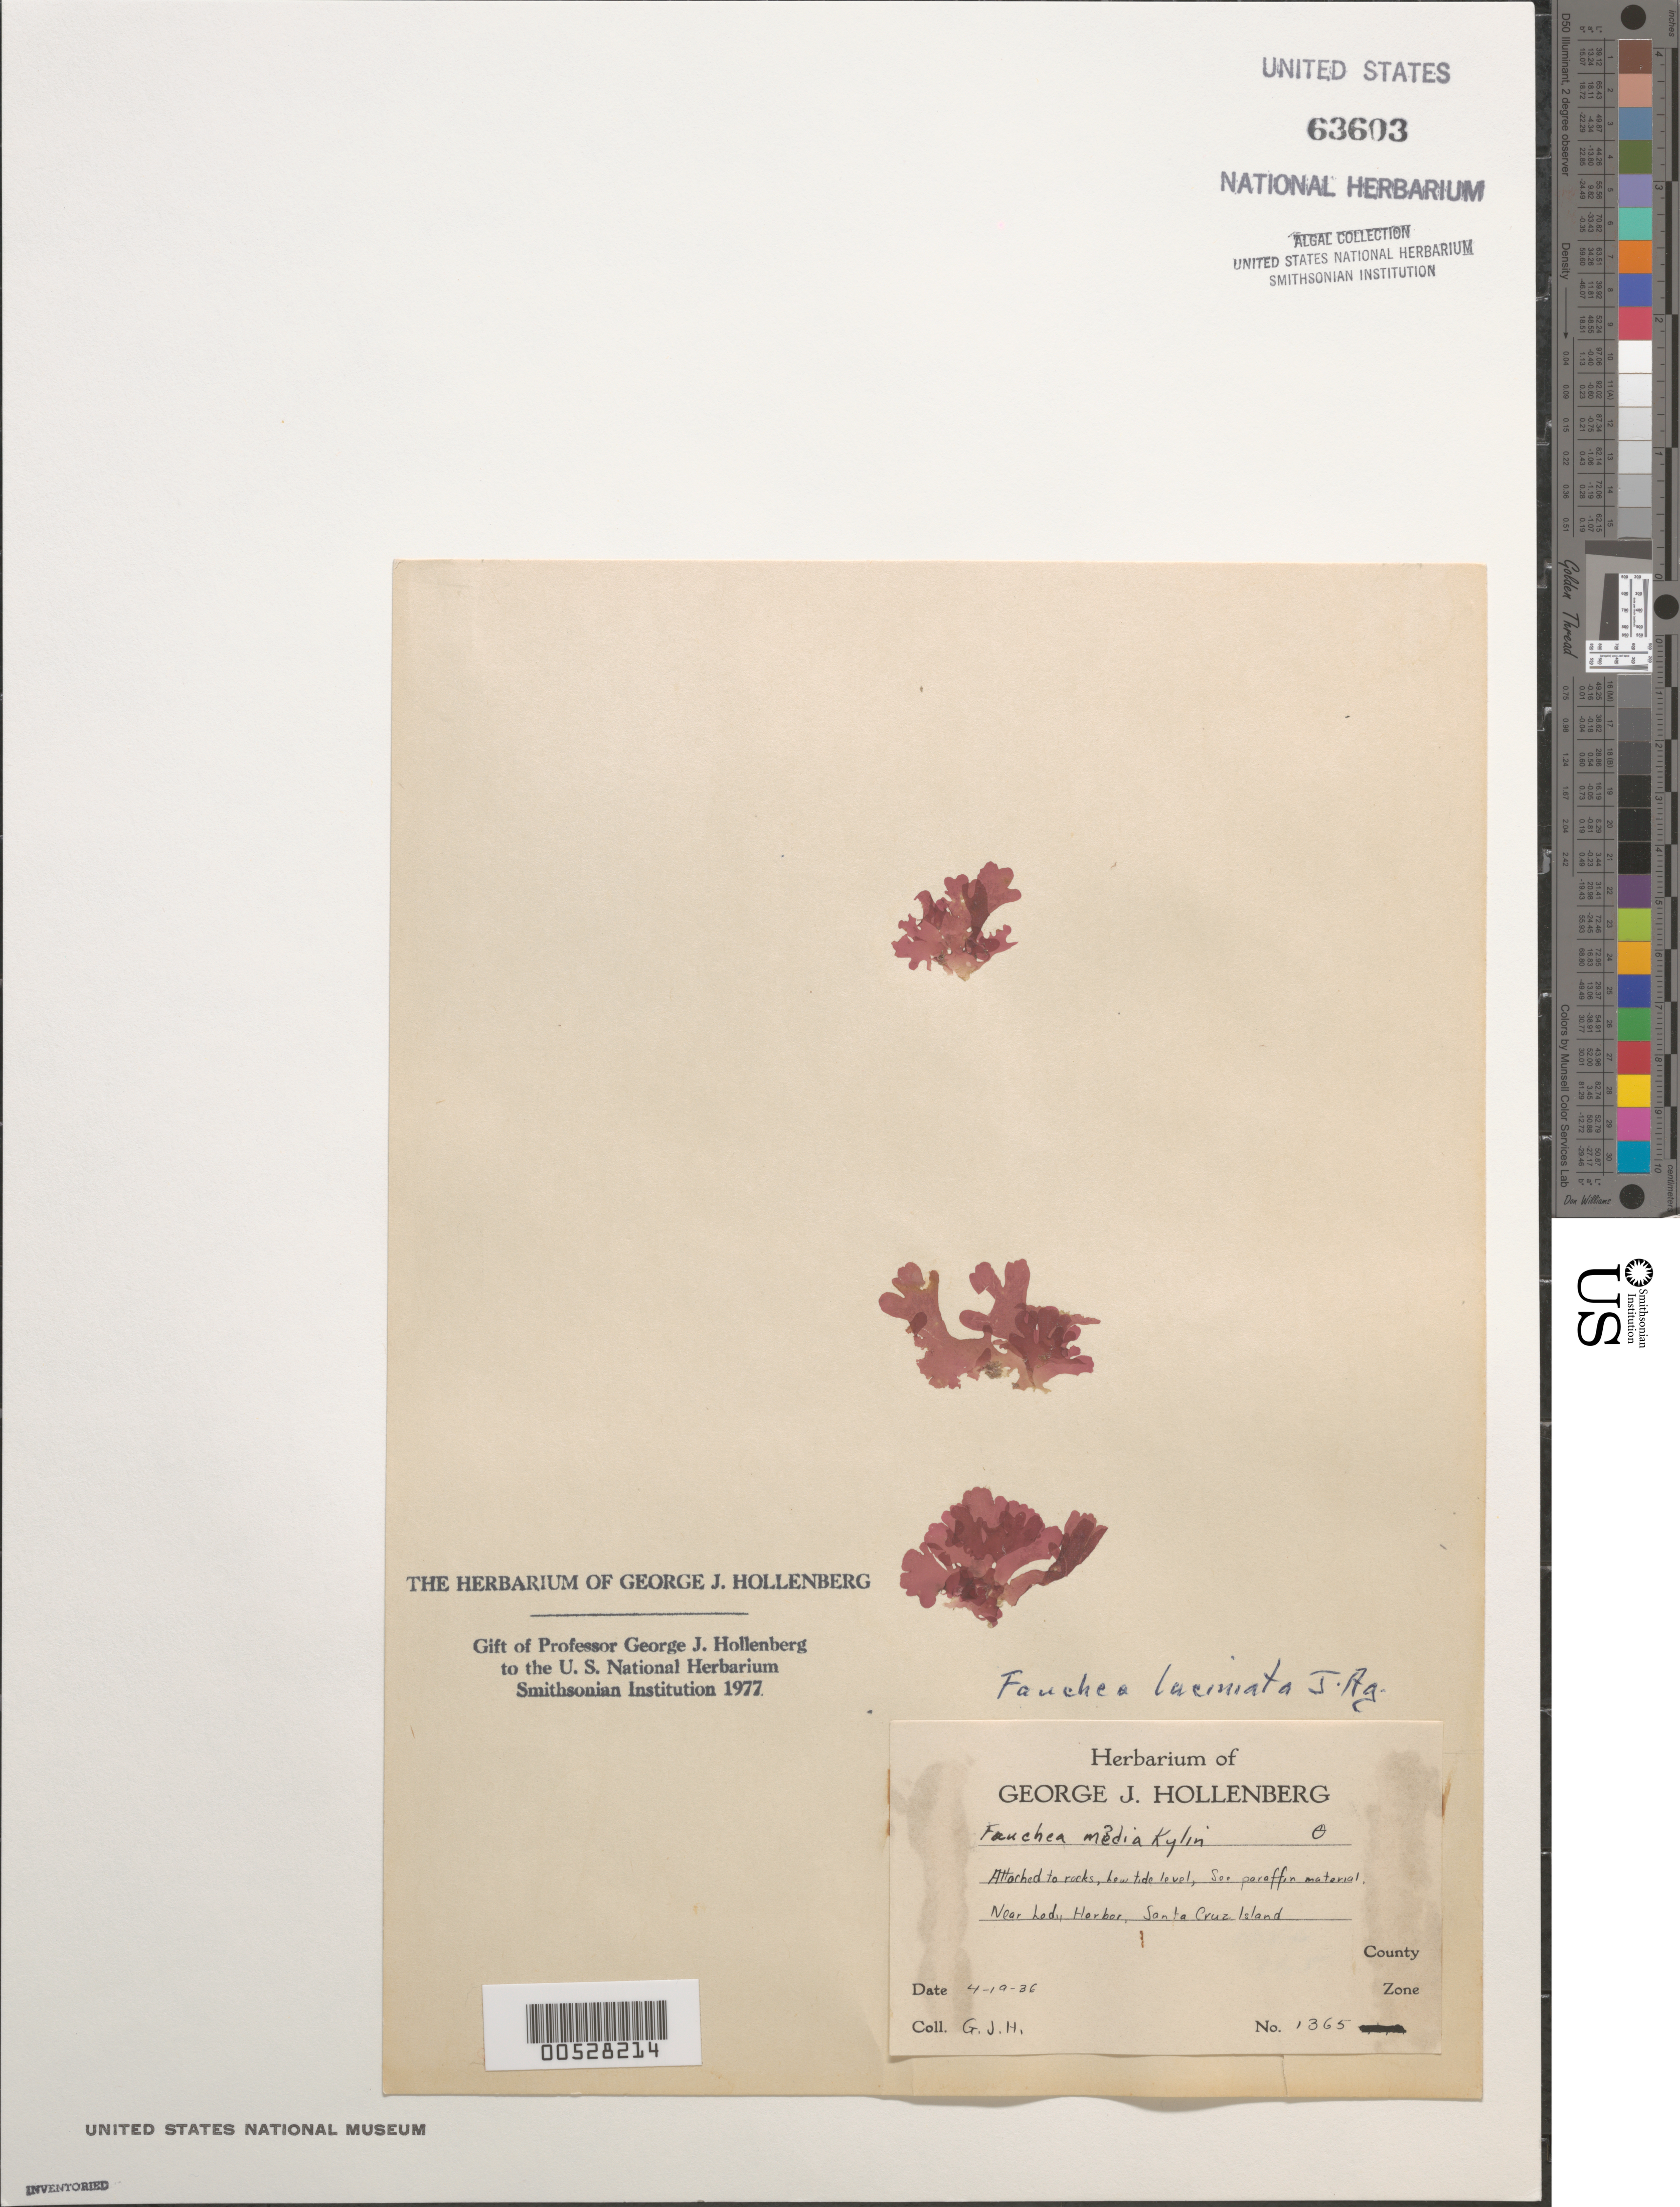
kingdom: Plantae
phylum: Rhodophyta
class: Florideophyceae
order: Rhodymeniales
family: Faucheaceae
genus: Gloiocladia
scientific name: Gloiocladia laciniata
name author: (J. Agardh) Rodríguez-Prieto & N. Sánchez in Rodríguez-Prieto et al.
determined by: Algae name updating Project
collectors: G. Hollenberg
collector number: GJH 1365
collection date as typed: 19 Apr 1936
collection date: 1936-04-19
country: United States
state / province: California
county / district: Santa Barbara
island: Santa Cruz Island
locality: Near Lady's Harbor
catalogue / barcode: US 63603